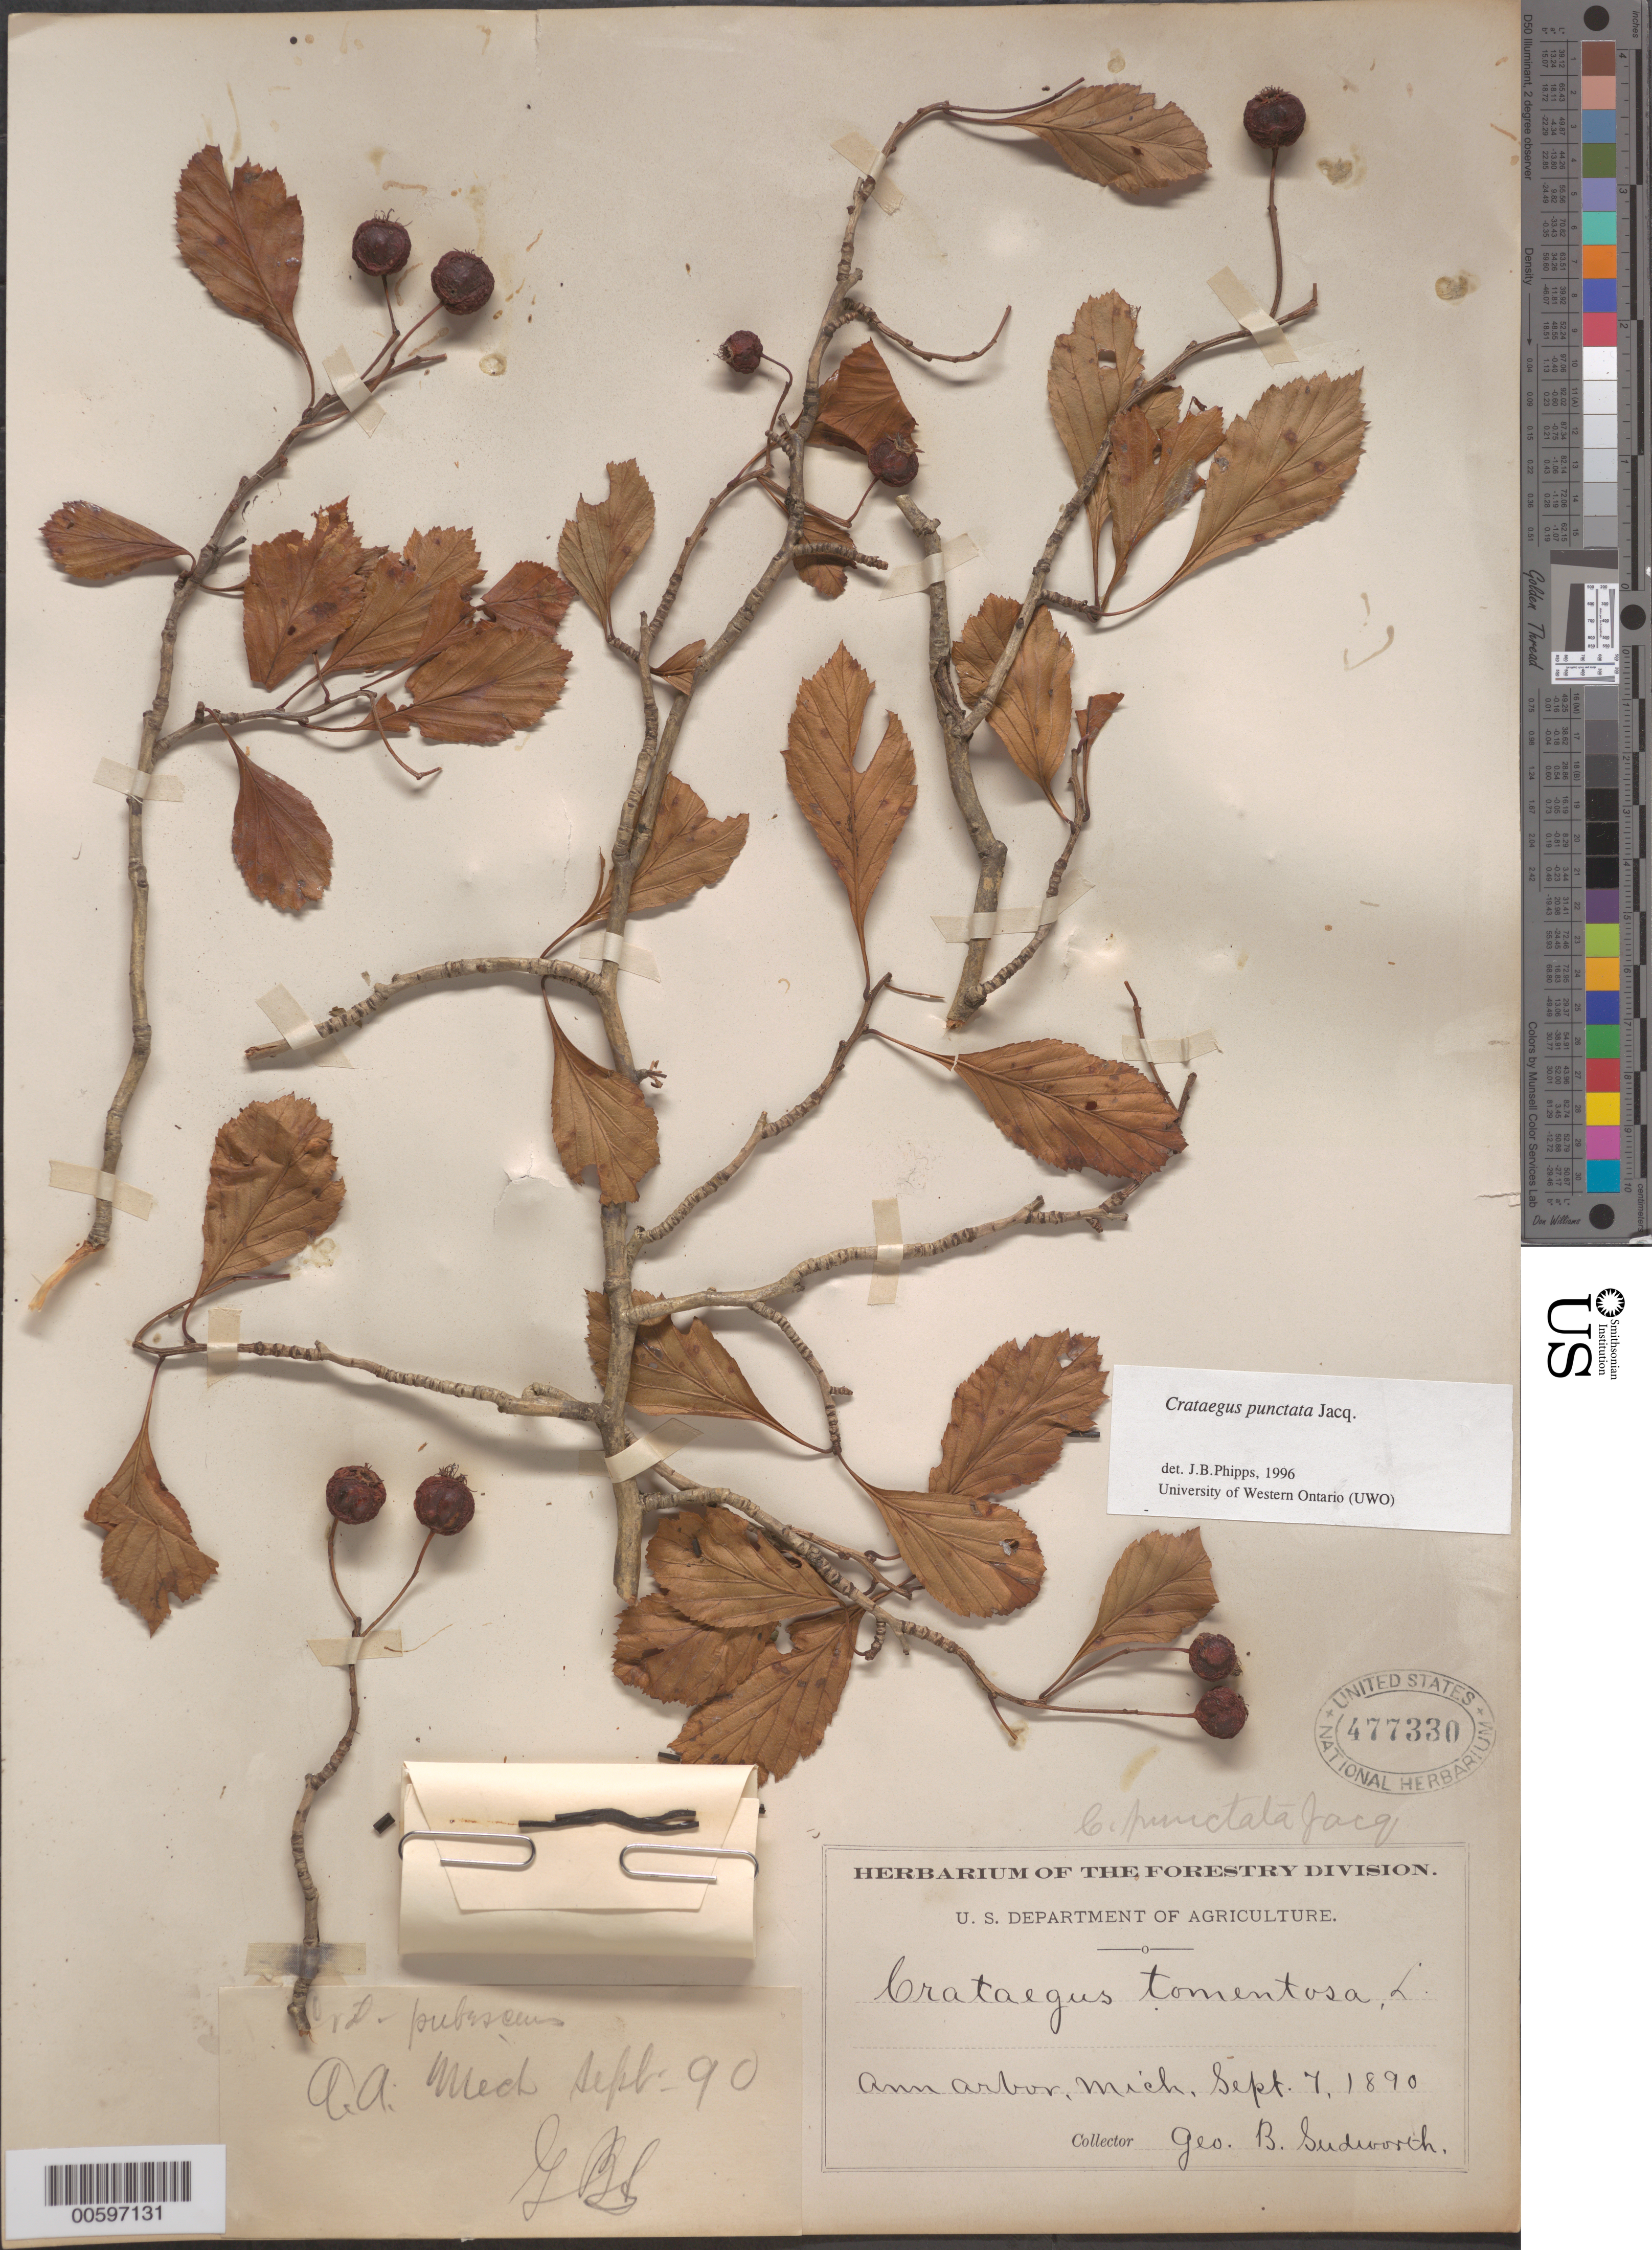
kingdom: Plantae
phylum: Tracheophyta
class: Magnoliopsida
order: Rosales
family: Rosaceae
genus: Crataegus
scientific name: Crataegus punctata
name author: Jacq.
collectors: G. B. Sudworth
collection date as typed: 07 Sep 1890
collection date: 1890-09-07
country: United States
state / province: Michigan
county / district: Washtenaw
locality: Ann Arbor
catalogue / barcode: US 477330